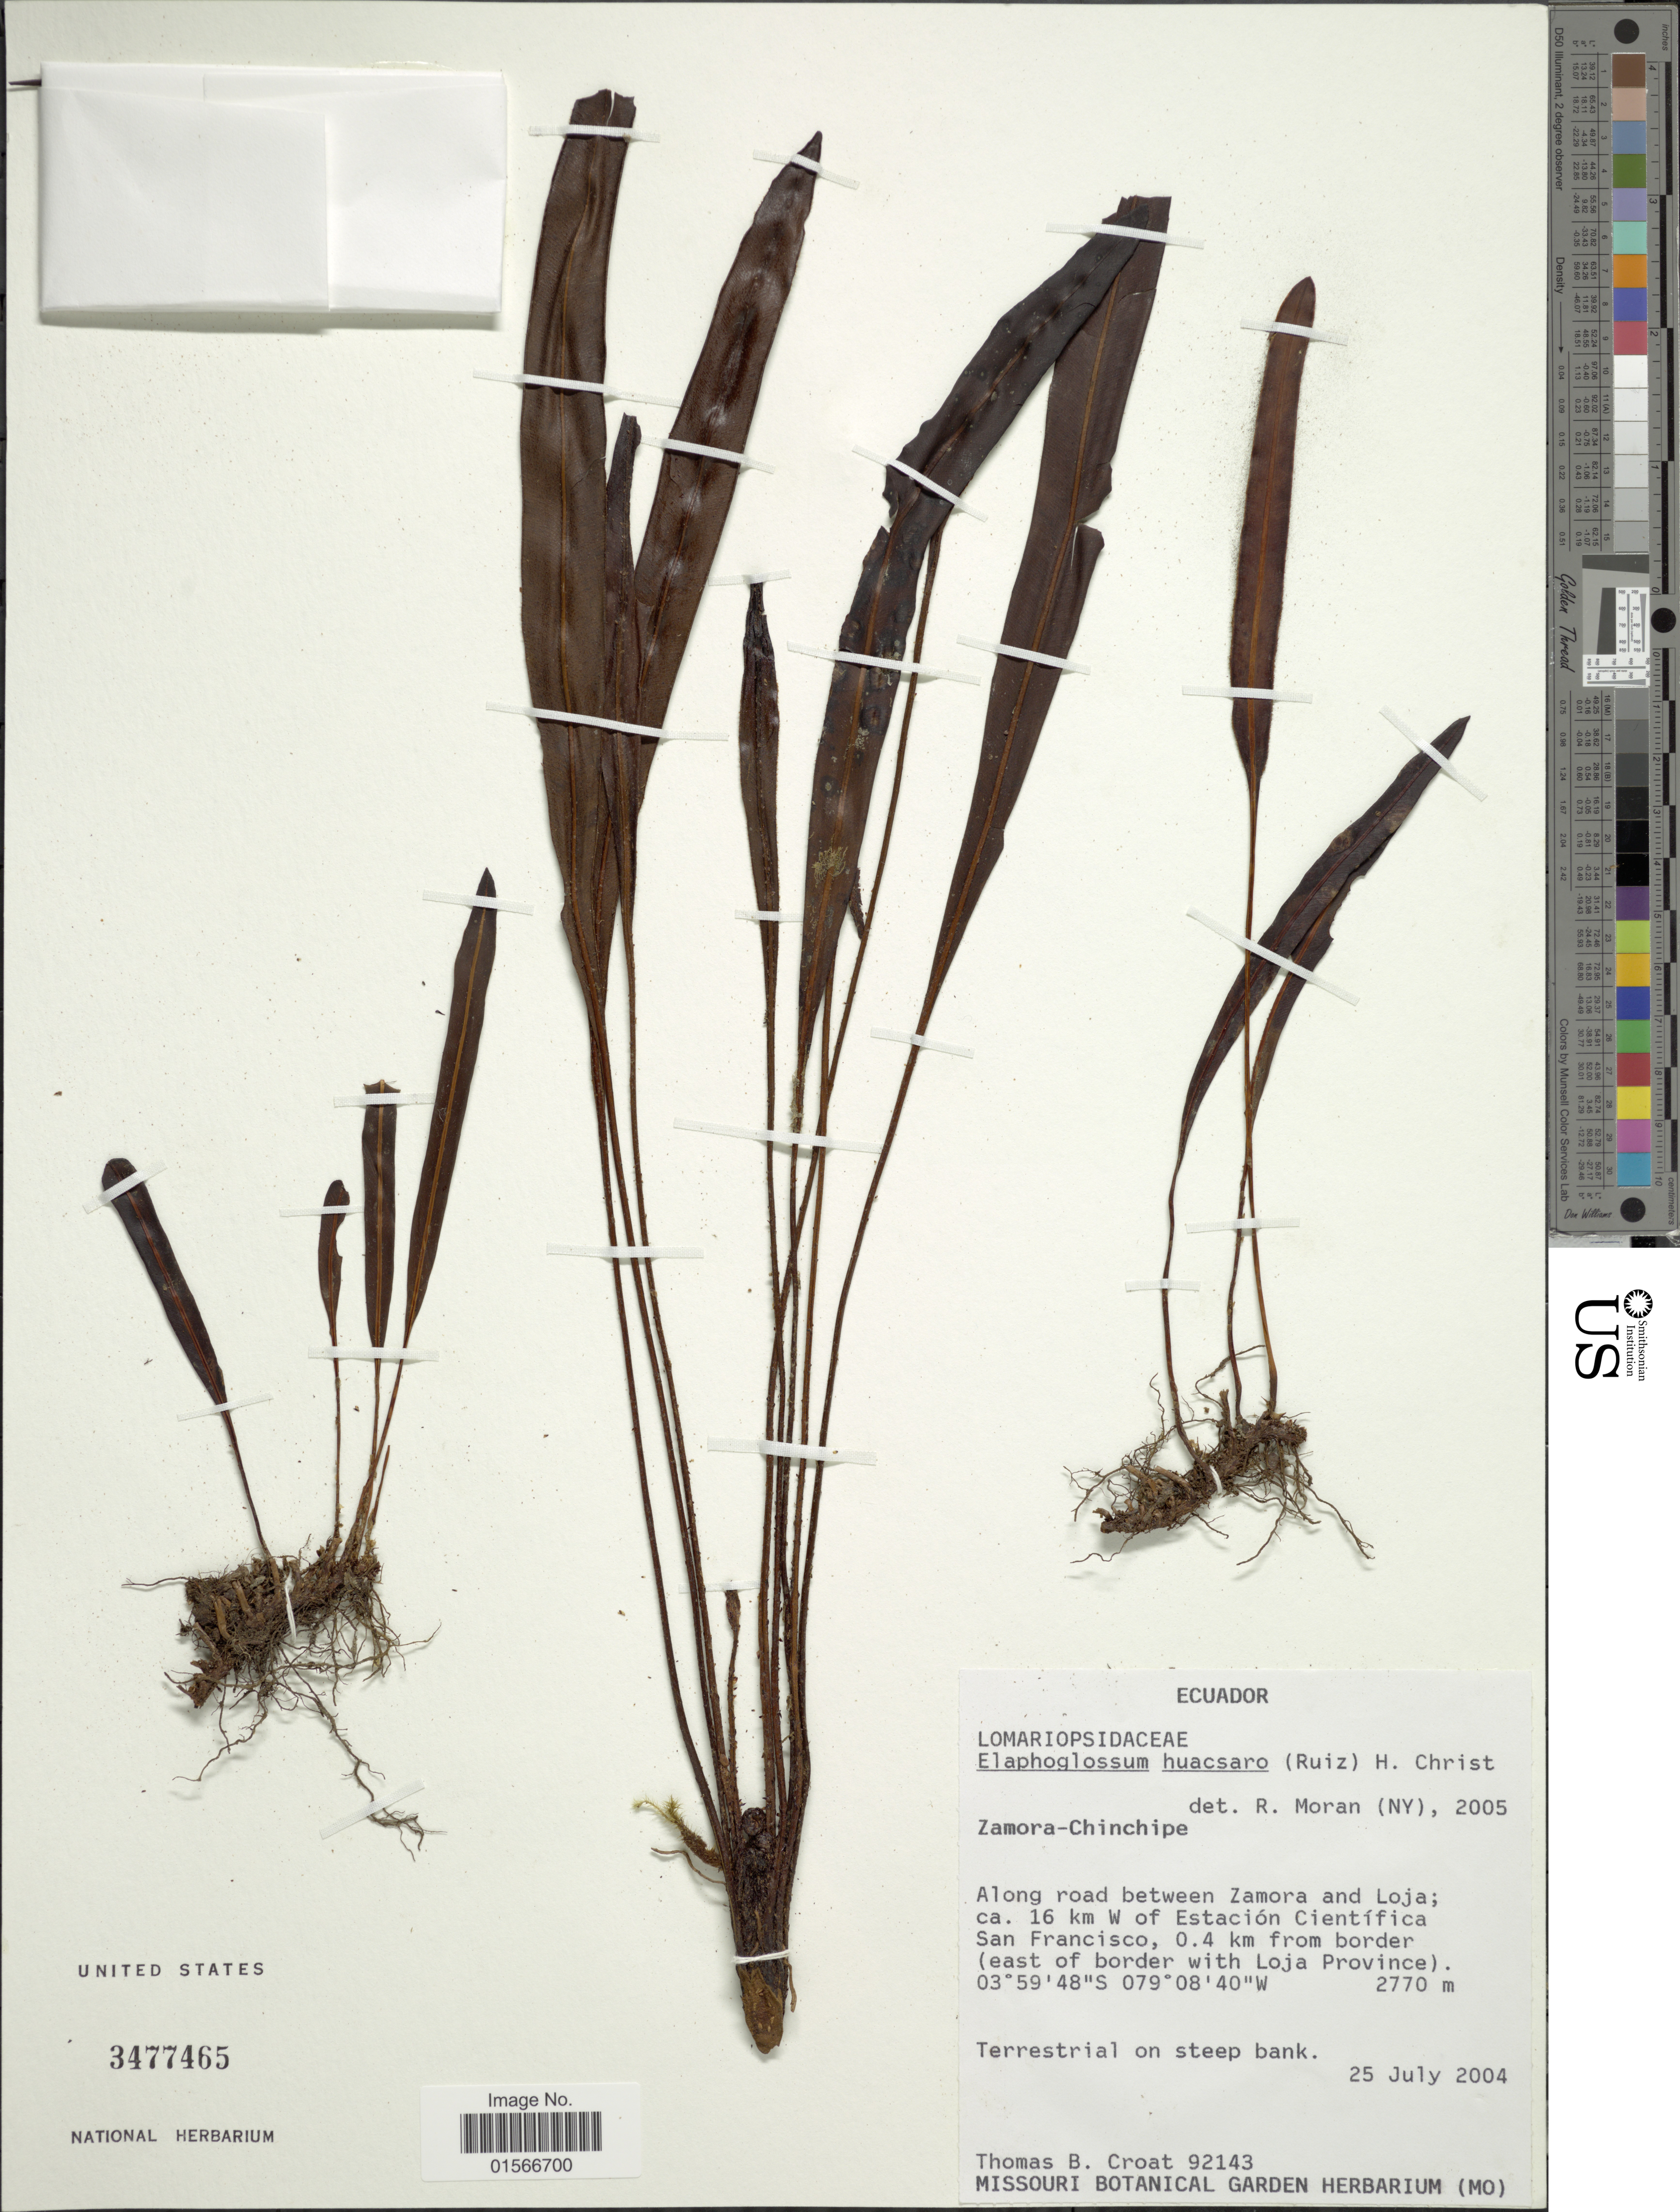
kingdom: Plantae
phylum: Tracheophyta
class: Polypodiopsida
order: Polypodiales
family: Dryopteridaceae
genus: Elaphoglossum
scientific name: Elaphoglossum huacsaro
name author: (Ruiz) Christ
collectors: T. B. Croat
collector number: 92143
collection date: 2004-07-25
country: Ecuador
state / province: Zamora-Chinchipe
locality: Along road between Zamora and Loja; ca. 16 km W of Estación Científica San Francisco, 0.4 km from border (east of border with Loja Province)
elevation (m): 2770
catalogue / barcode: US 3477465